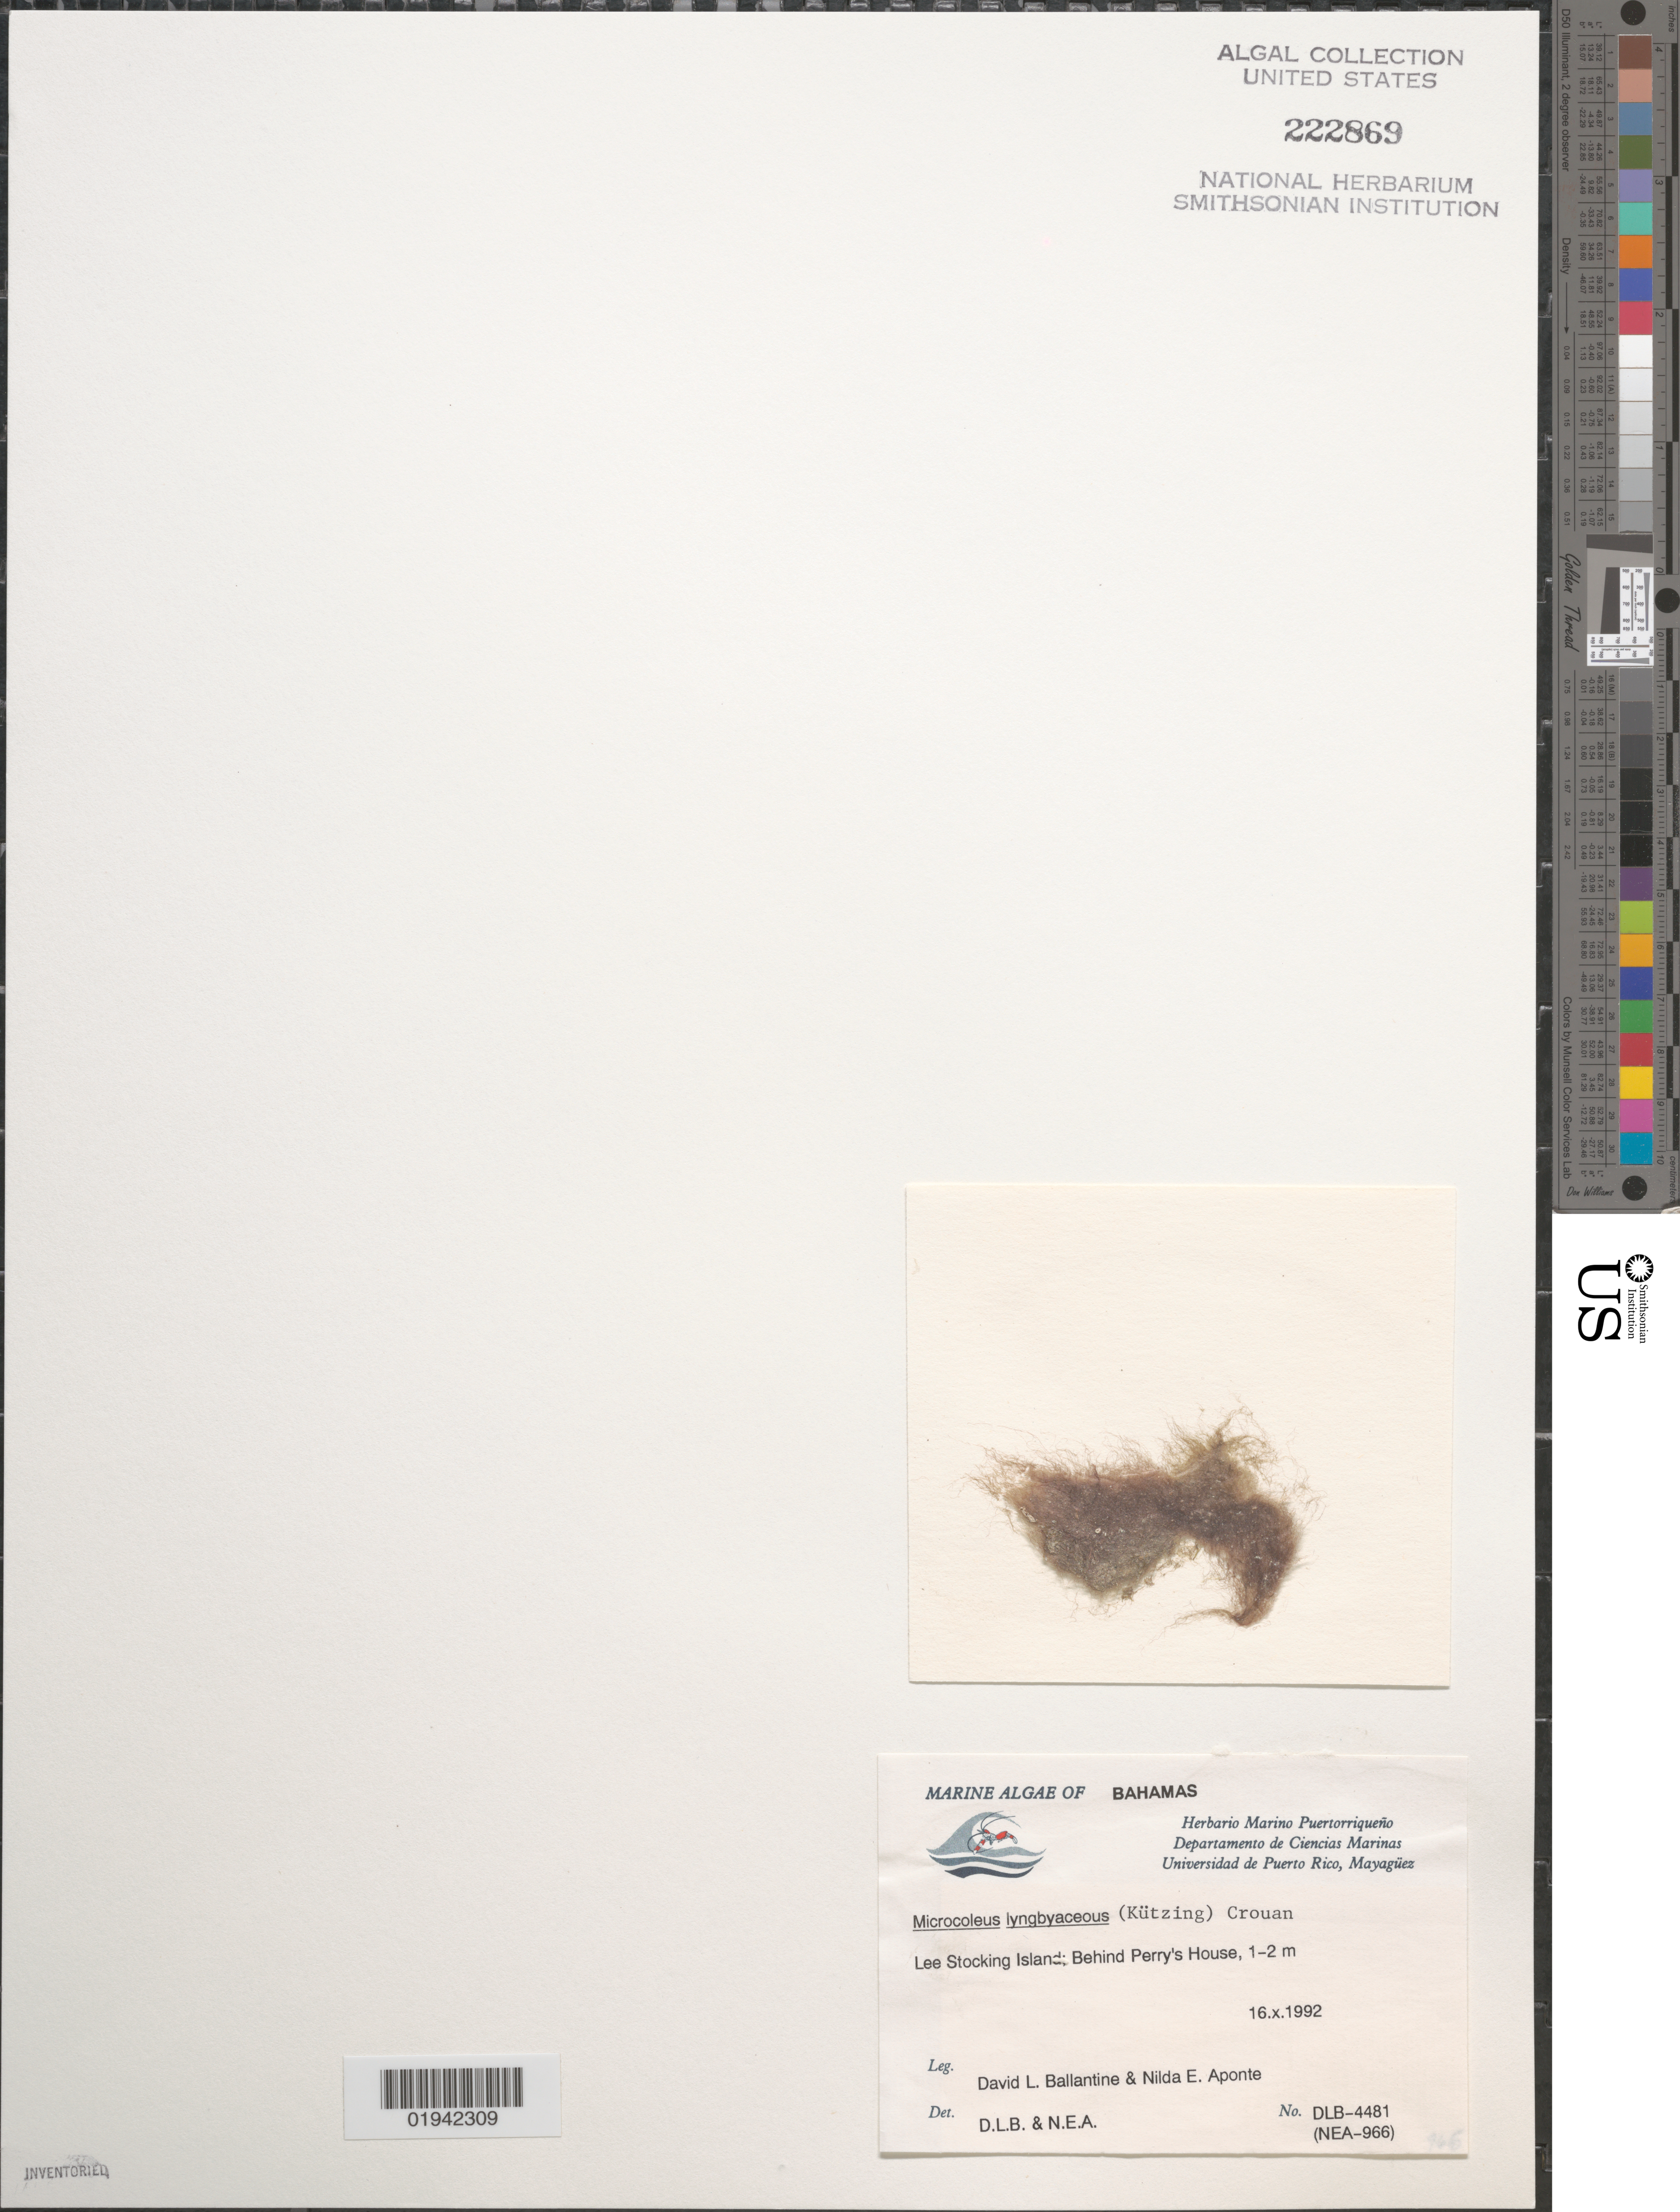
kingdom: Bacteria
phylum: Cyanobacteria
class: Cyanobacteriia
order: Cyanobacteriales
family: Microcoleaceae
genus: Microcoleus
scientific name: Microcoleus lyngbyaceus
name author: Kütz. ex Forti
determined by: Ballantine, D. L.; Aponte, N. E.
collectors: D.L. Ballantine & N. E. Aponte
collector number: DLB 4481 & NEA 966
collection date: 1992-10-16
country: Bahamas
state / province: Exuma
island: Lee Stocking Island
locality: Behind Perry's House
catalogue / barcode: US 222869